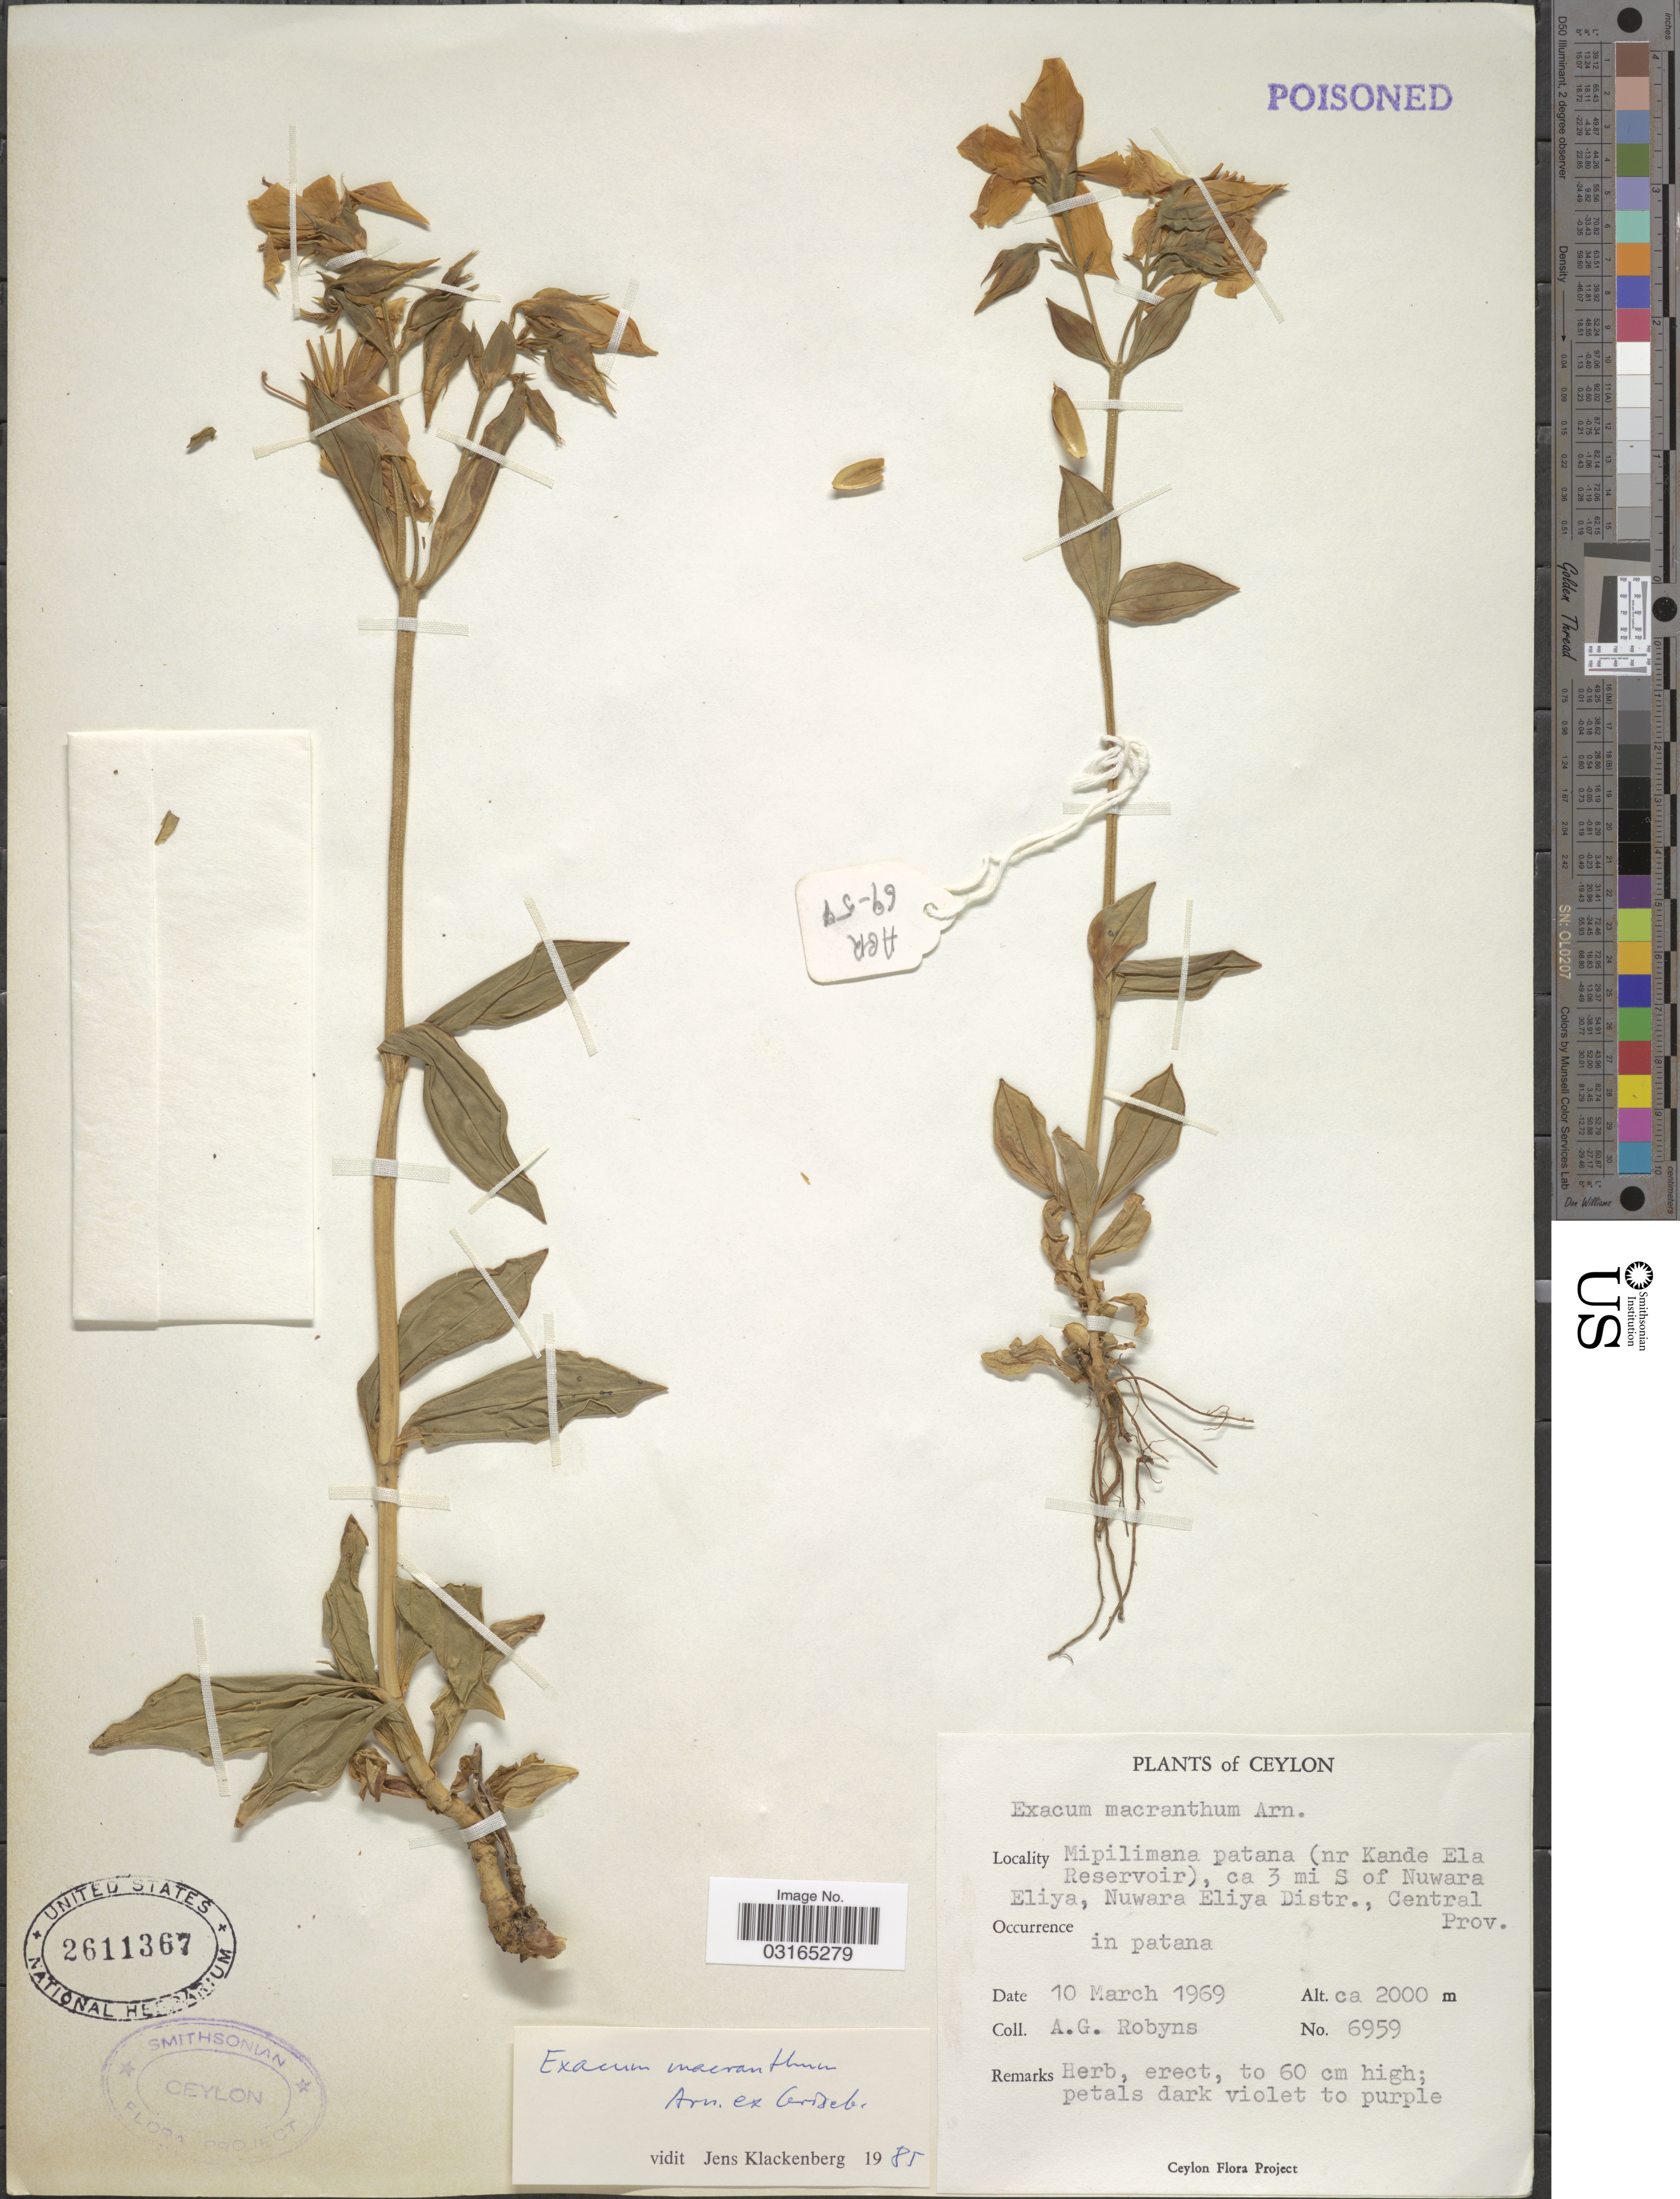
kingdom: Plantae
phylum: Tracheophyta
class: Magnoliopsida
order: Gentianales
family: Gentianaceae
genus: Exacum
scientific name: Exacum macranthum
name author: Arn. ex Griseb.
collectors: A. G. Robyns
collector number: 6959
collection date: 1969-03-10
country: Sri Lanka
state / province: Central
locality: Ceylon. Mipilimana patana (nr Kande Ela Reservoir), ca 3 mi S of Nuwara Eliya, Nuwara Eliya Distr.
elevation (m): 2000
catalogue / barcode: US 2611367